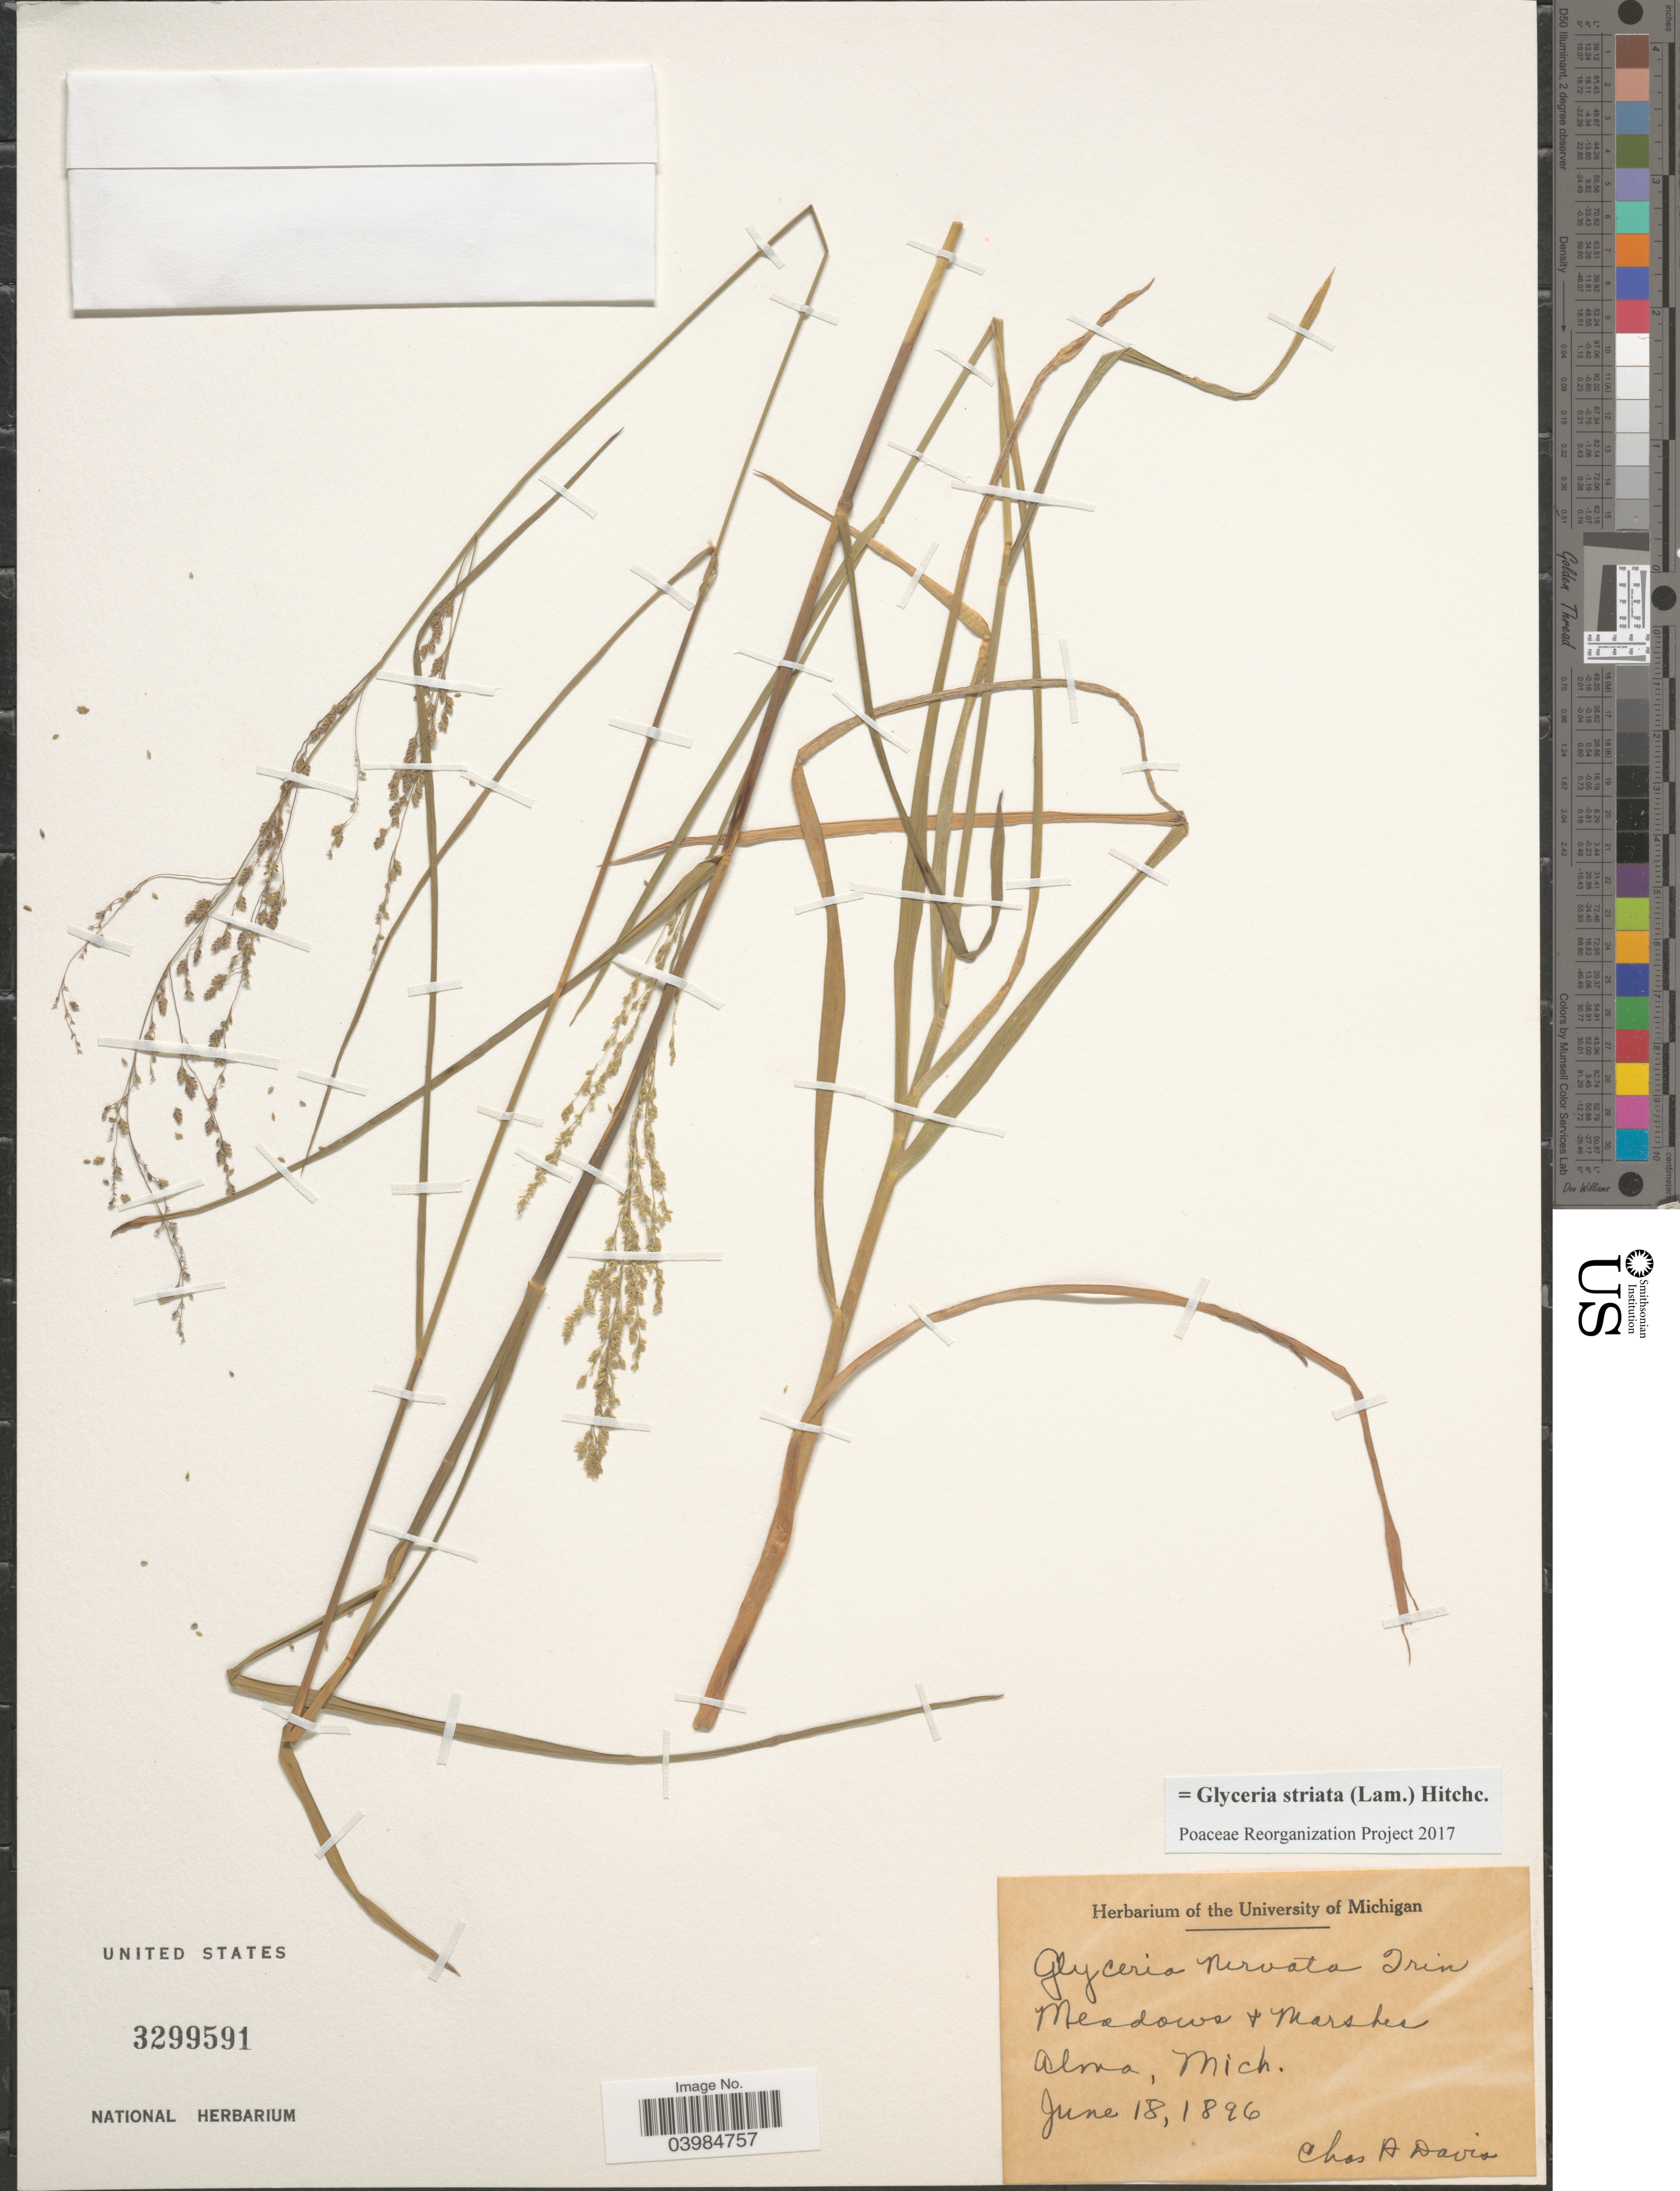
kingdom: Plantae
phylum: Tracheophyta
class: Liliopsida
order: Poales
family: Poaceae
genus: Glyceria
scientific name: Glyceria striata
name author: (Lam.) Hitchc.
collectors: C. Davis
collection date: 1896-06-18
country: United States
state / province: Michigan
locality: Alma.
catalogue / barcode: US 3299591